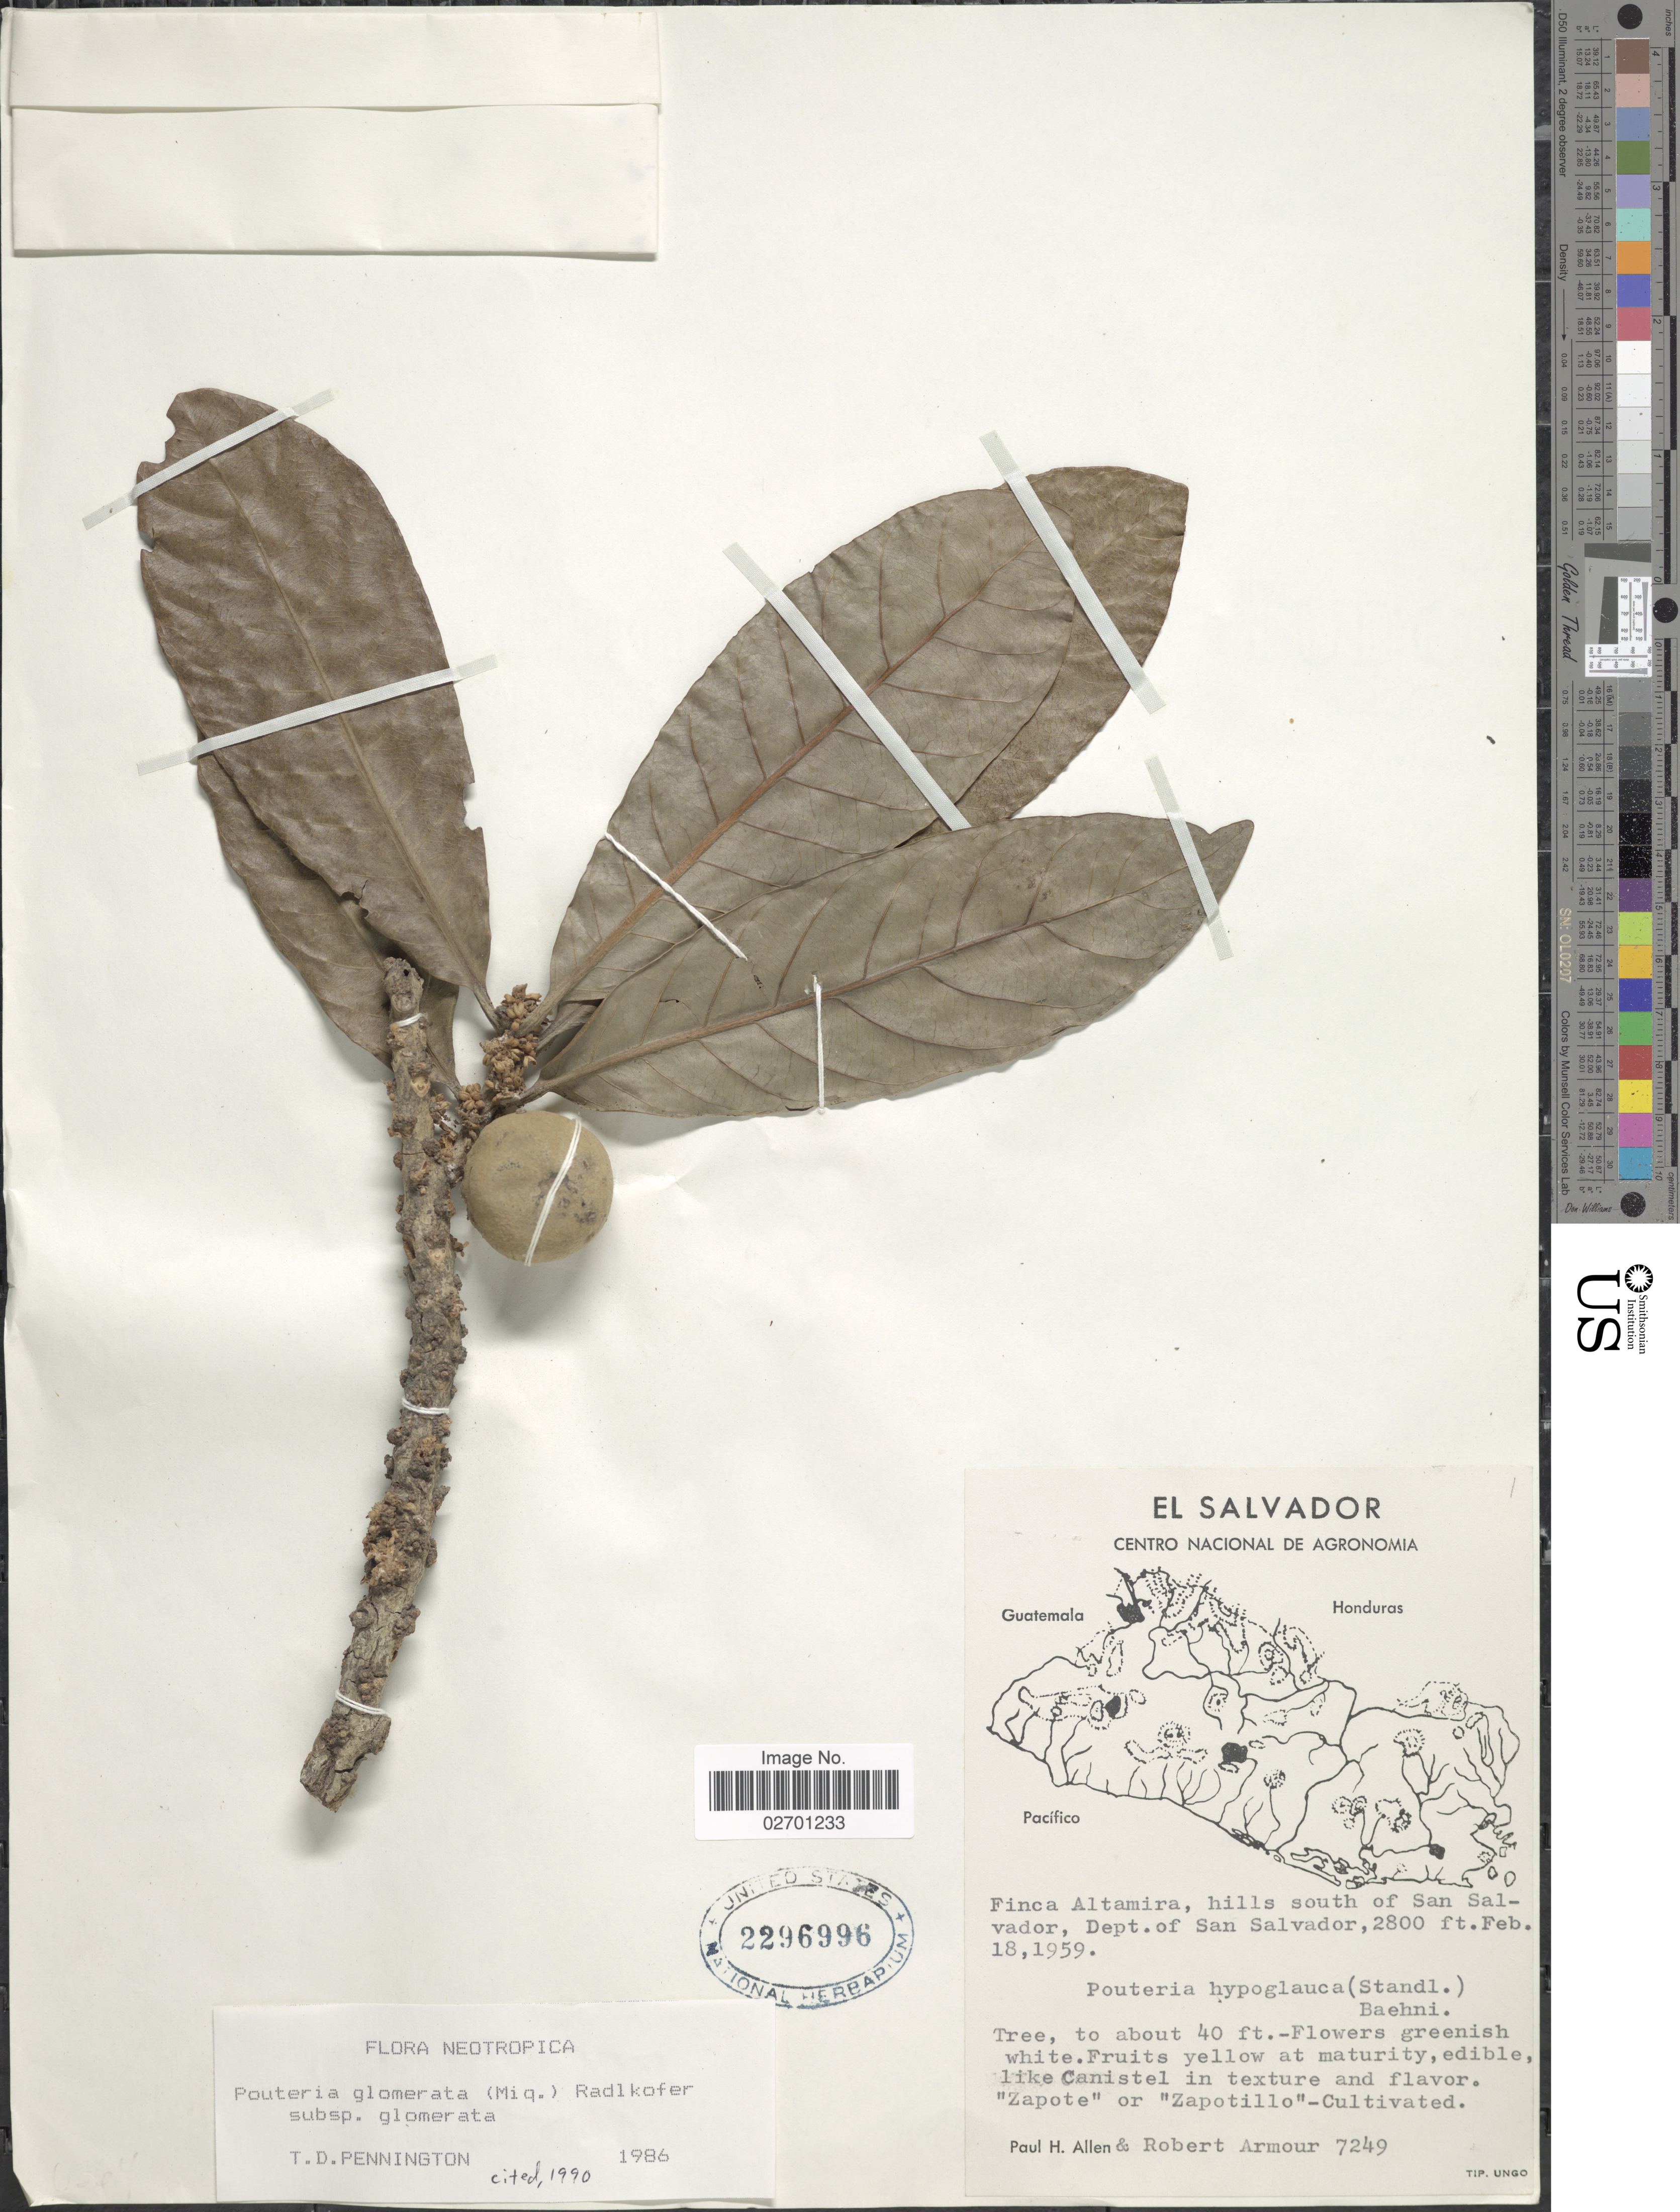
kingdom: Plantae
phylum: Tracheophyta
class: Magnoliopsida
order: Ericales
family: Sapotaceae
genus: Pouteria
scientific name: Pouteria glomerata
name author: (Miq.) Radlk.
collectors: P. H. Allen & R. Armour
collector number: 7249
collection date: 1959-02-18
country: El Salvador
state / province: San Salvador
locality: Finca Altamira, hills south of San Salvador.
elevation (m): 853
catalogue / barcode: US 2296996